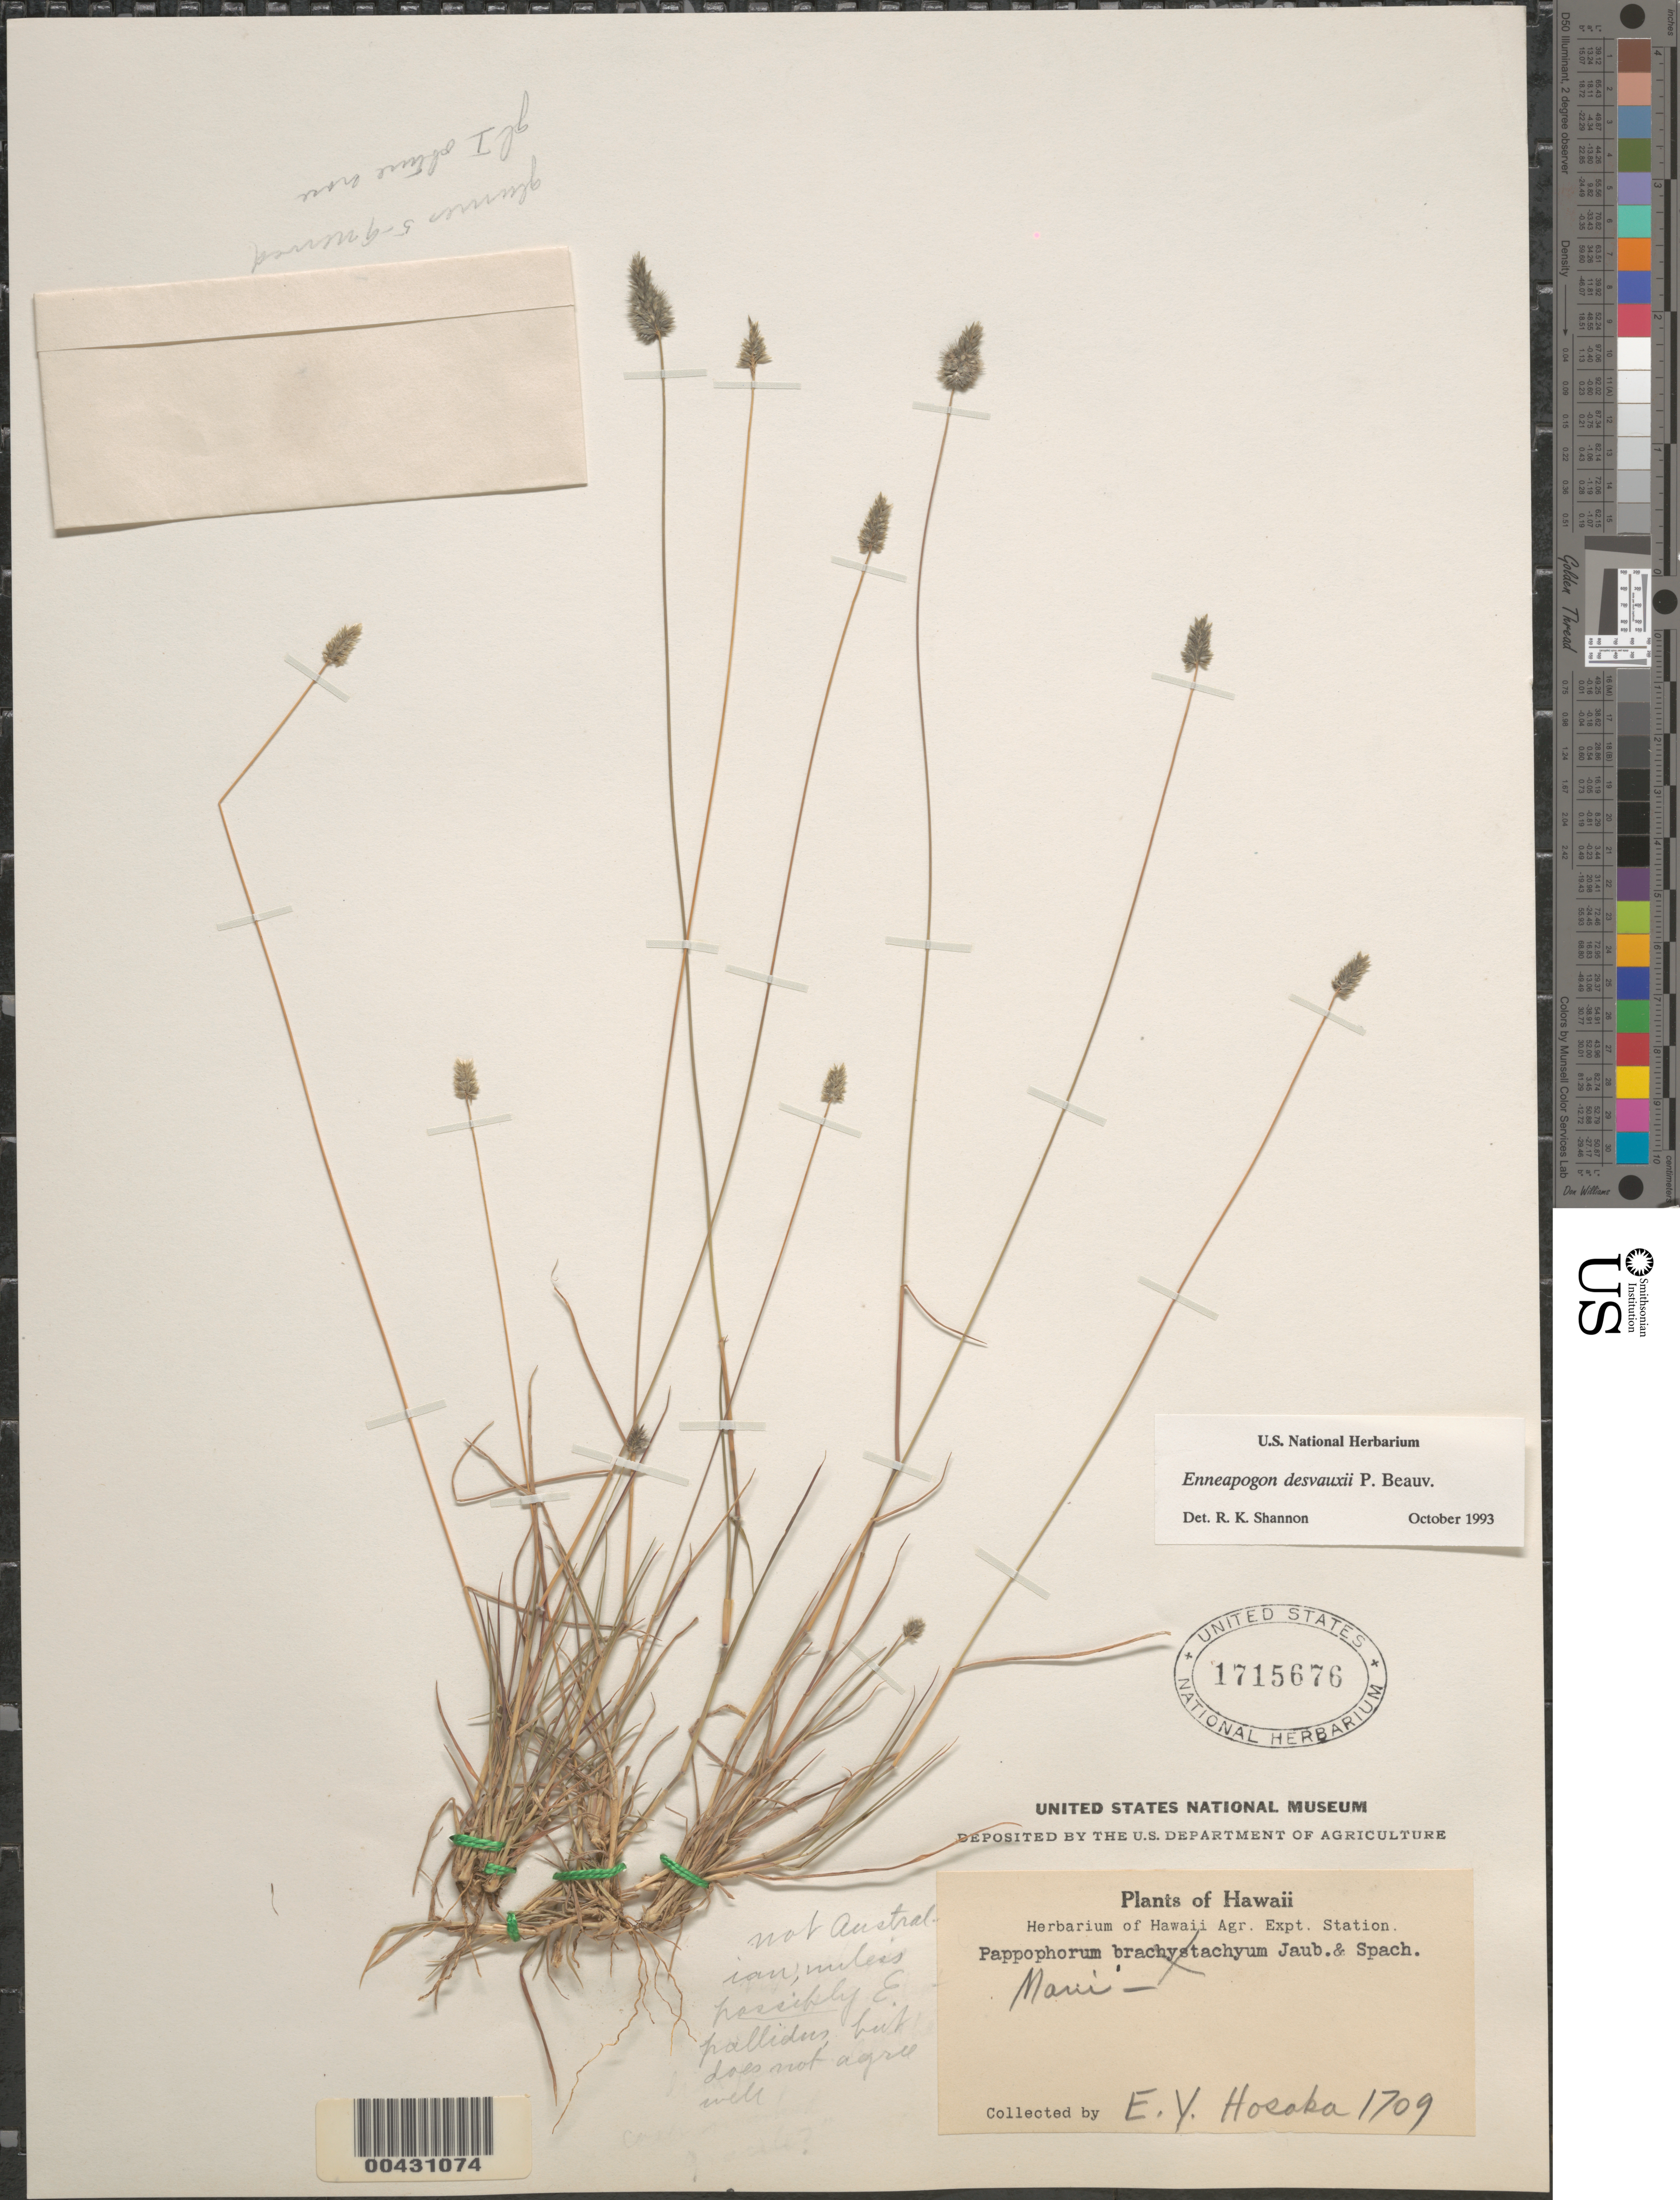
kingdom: Plantae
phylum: Tracheophyta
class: Liliopsida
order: Poales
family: Poaceae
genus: Enneapogon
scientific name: Enneapogon desvauxii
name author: P. Beauv.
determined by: Shannon, R. K., (UNITED STATES)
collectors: E. Y. Hosaka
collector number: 1709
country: United States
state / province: Hawaii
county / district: Maui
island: Maui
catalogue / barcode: US 1715676